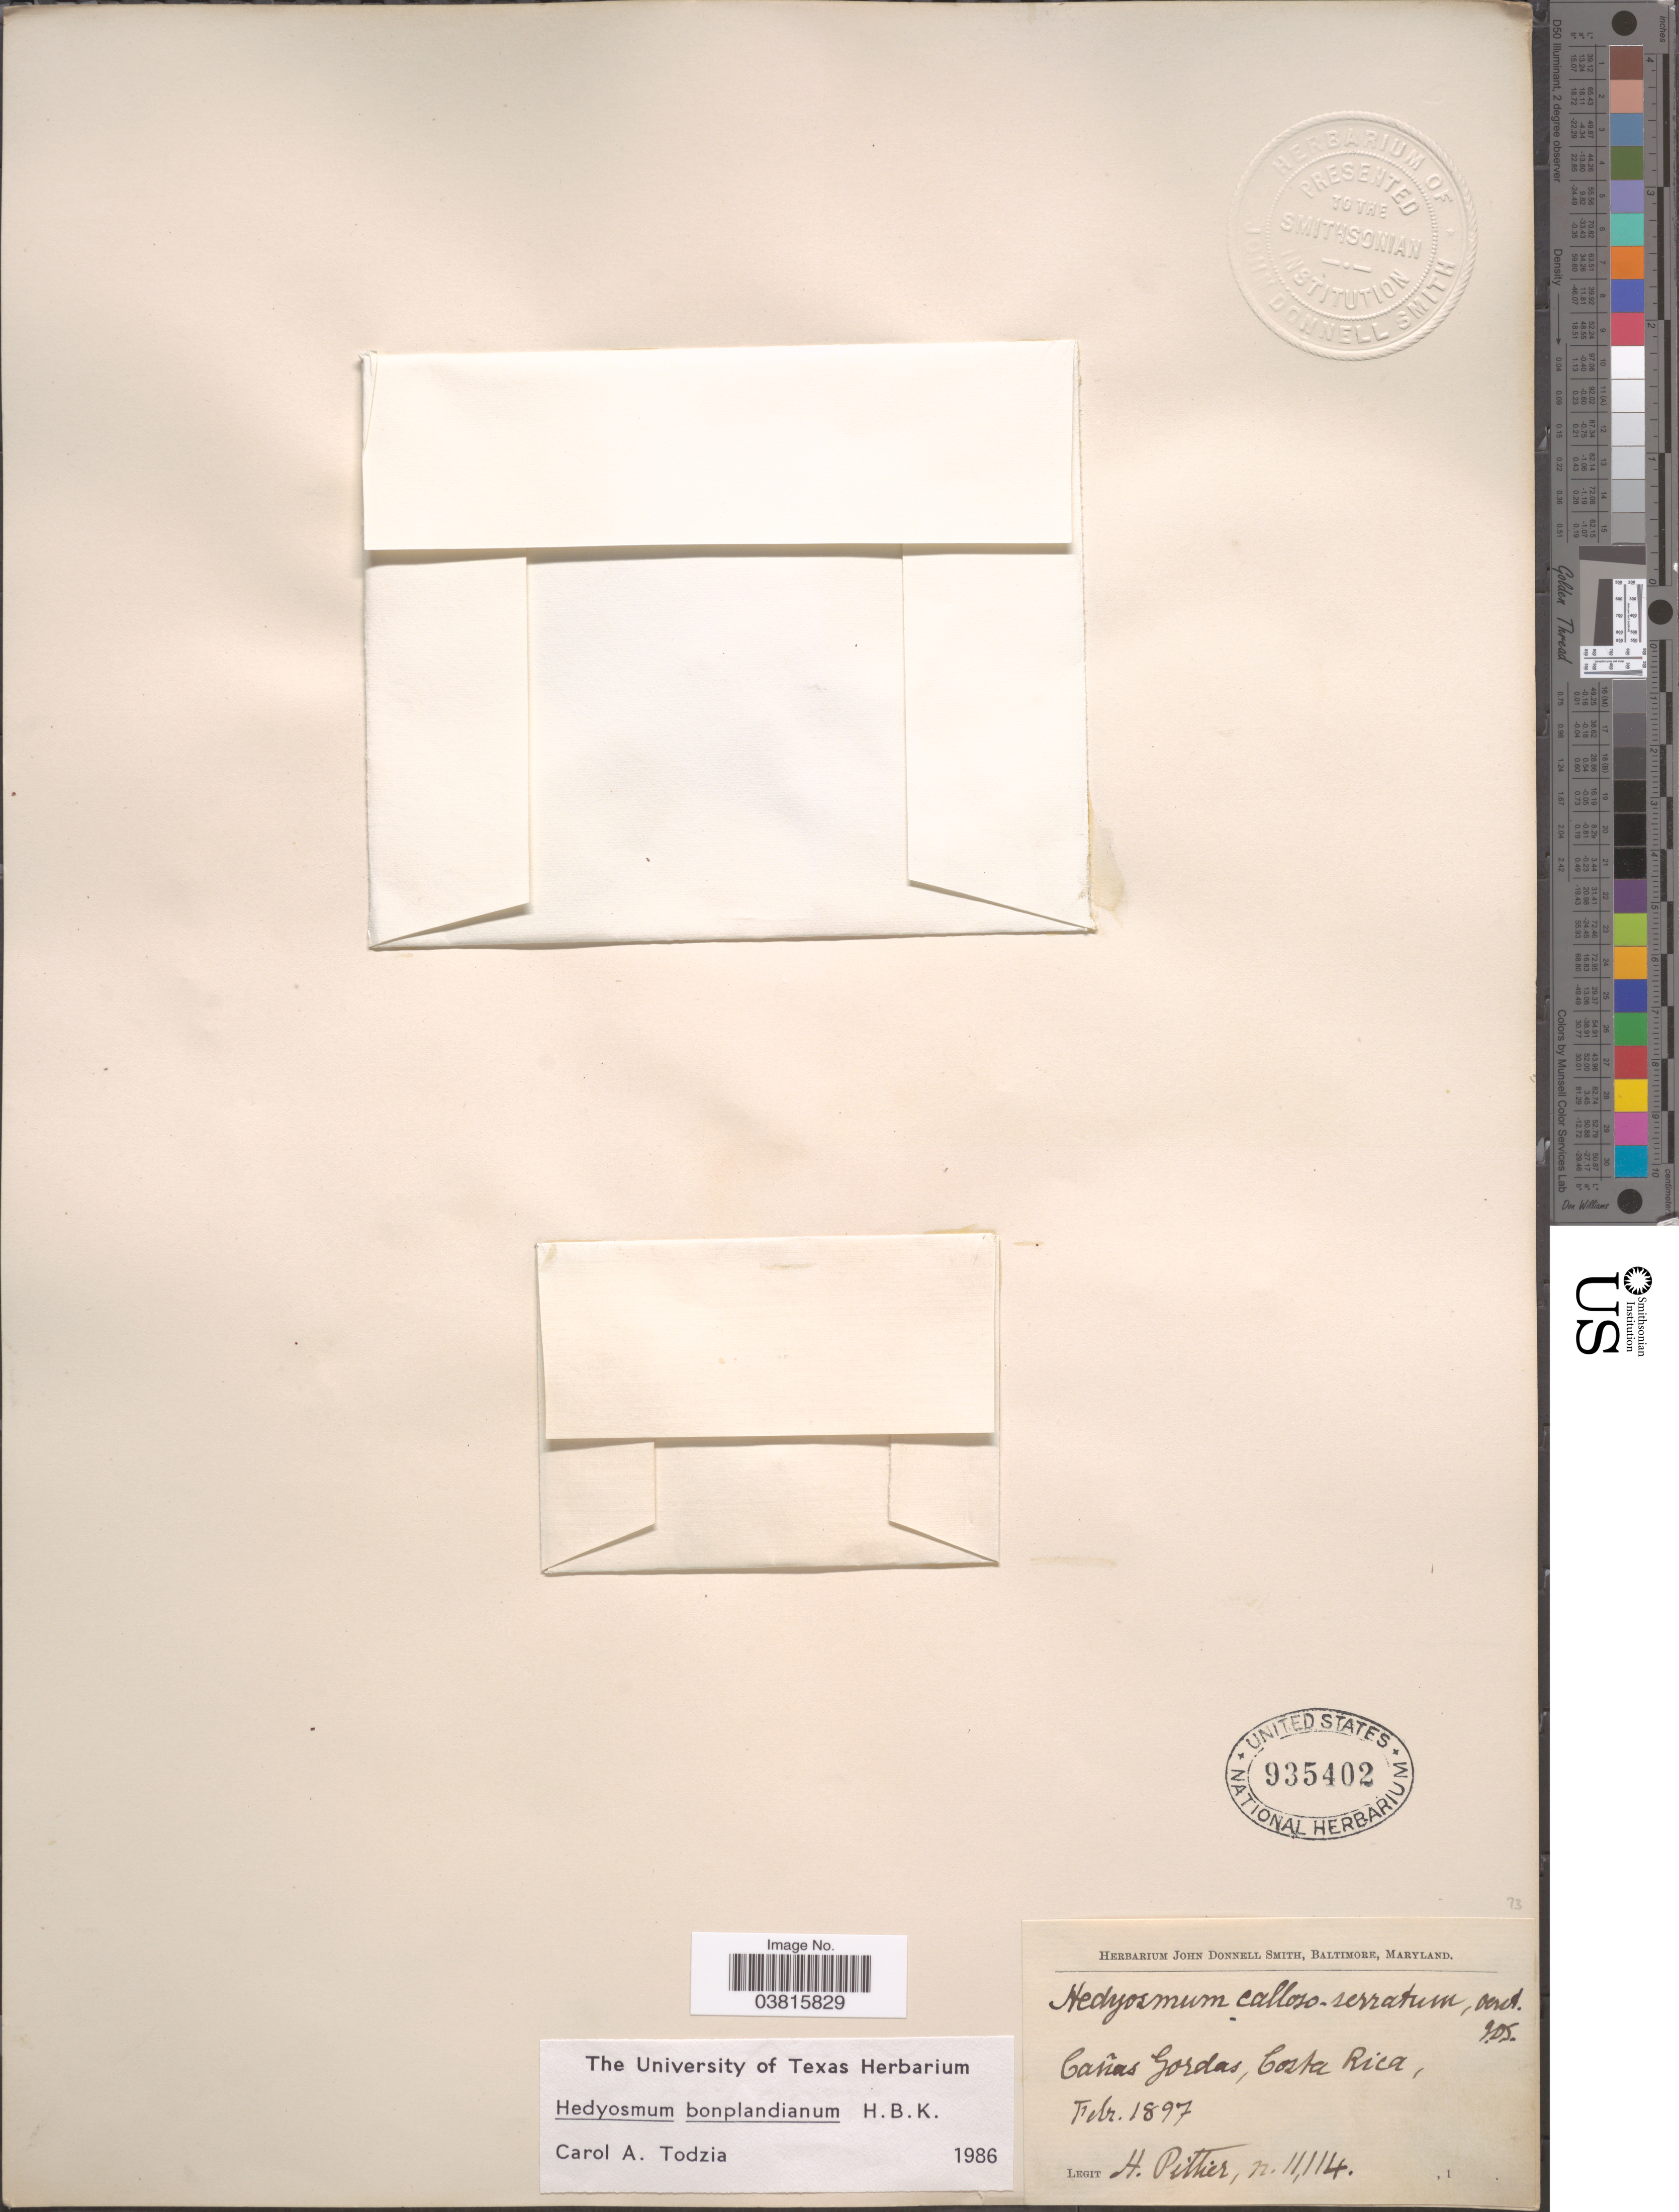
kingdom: Plantae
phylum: Tracheophyta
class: Magnoliopsida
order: Chloranthales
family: Chloranthaceae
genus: Hedyosmum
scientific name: Hedyosmum callososerratum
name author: Oerst.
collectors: H. F. Pittier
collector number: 11114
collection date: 1897-02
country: Costa Rica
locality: Cañas Gordas.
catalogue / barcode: US 935402